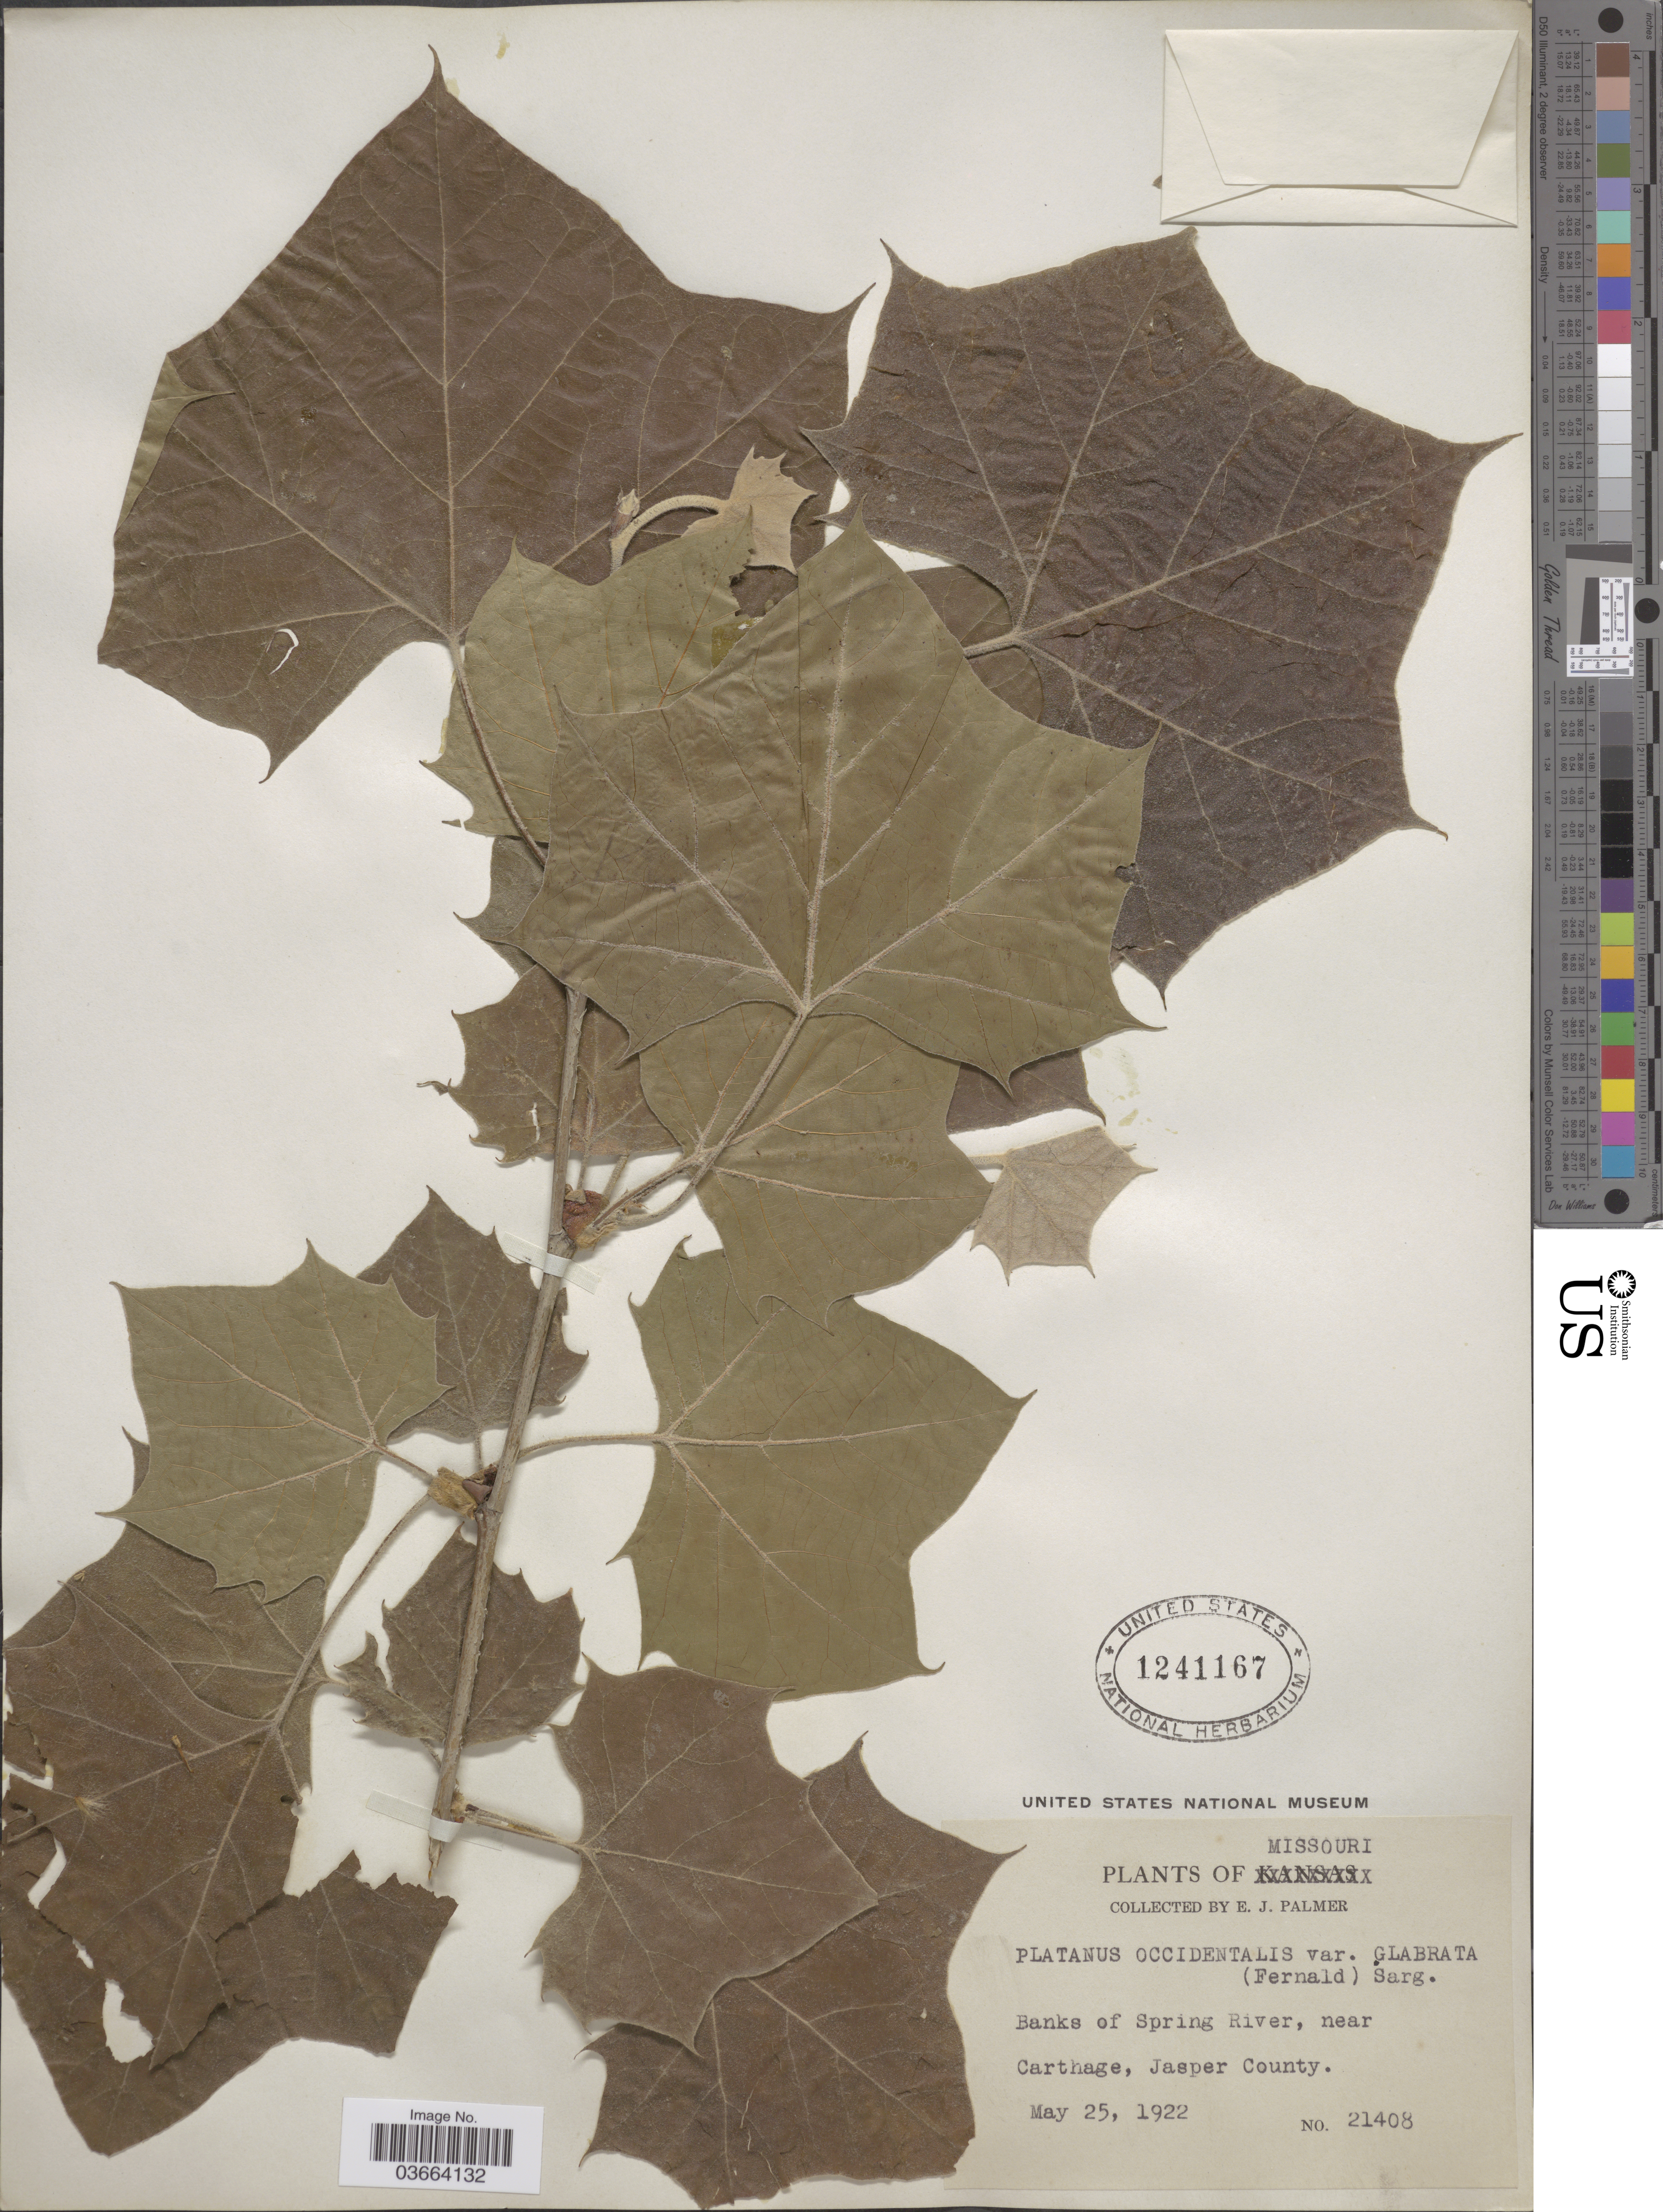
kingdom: Plantae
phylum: Tracheophyta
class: Magnoliopsida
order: Proteales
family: Platanaceae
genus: Platanus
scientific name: Platanus occidentalis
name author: L.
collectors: E. J. Palmer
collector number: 21408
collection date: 1922-05-25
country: United States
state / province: Missouri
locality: Banks of Spring River, near Carthage, Jasper County.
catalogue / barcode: US 1241167